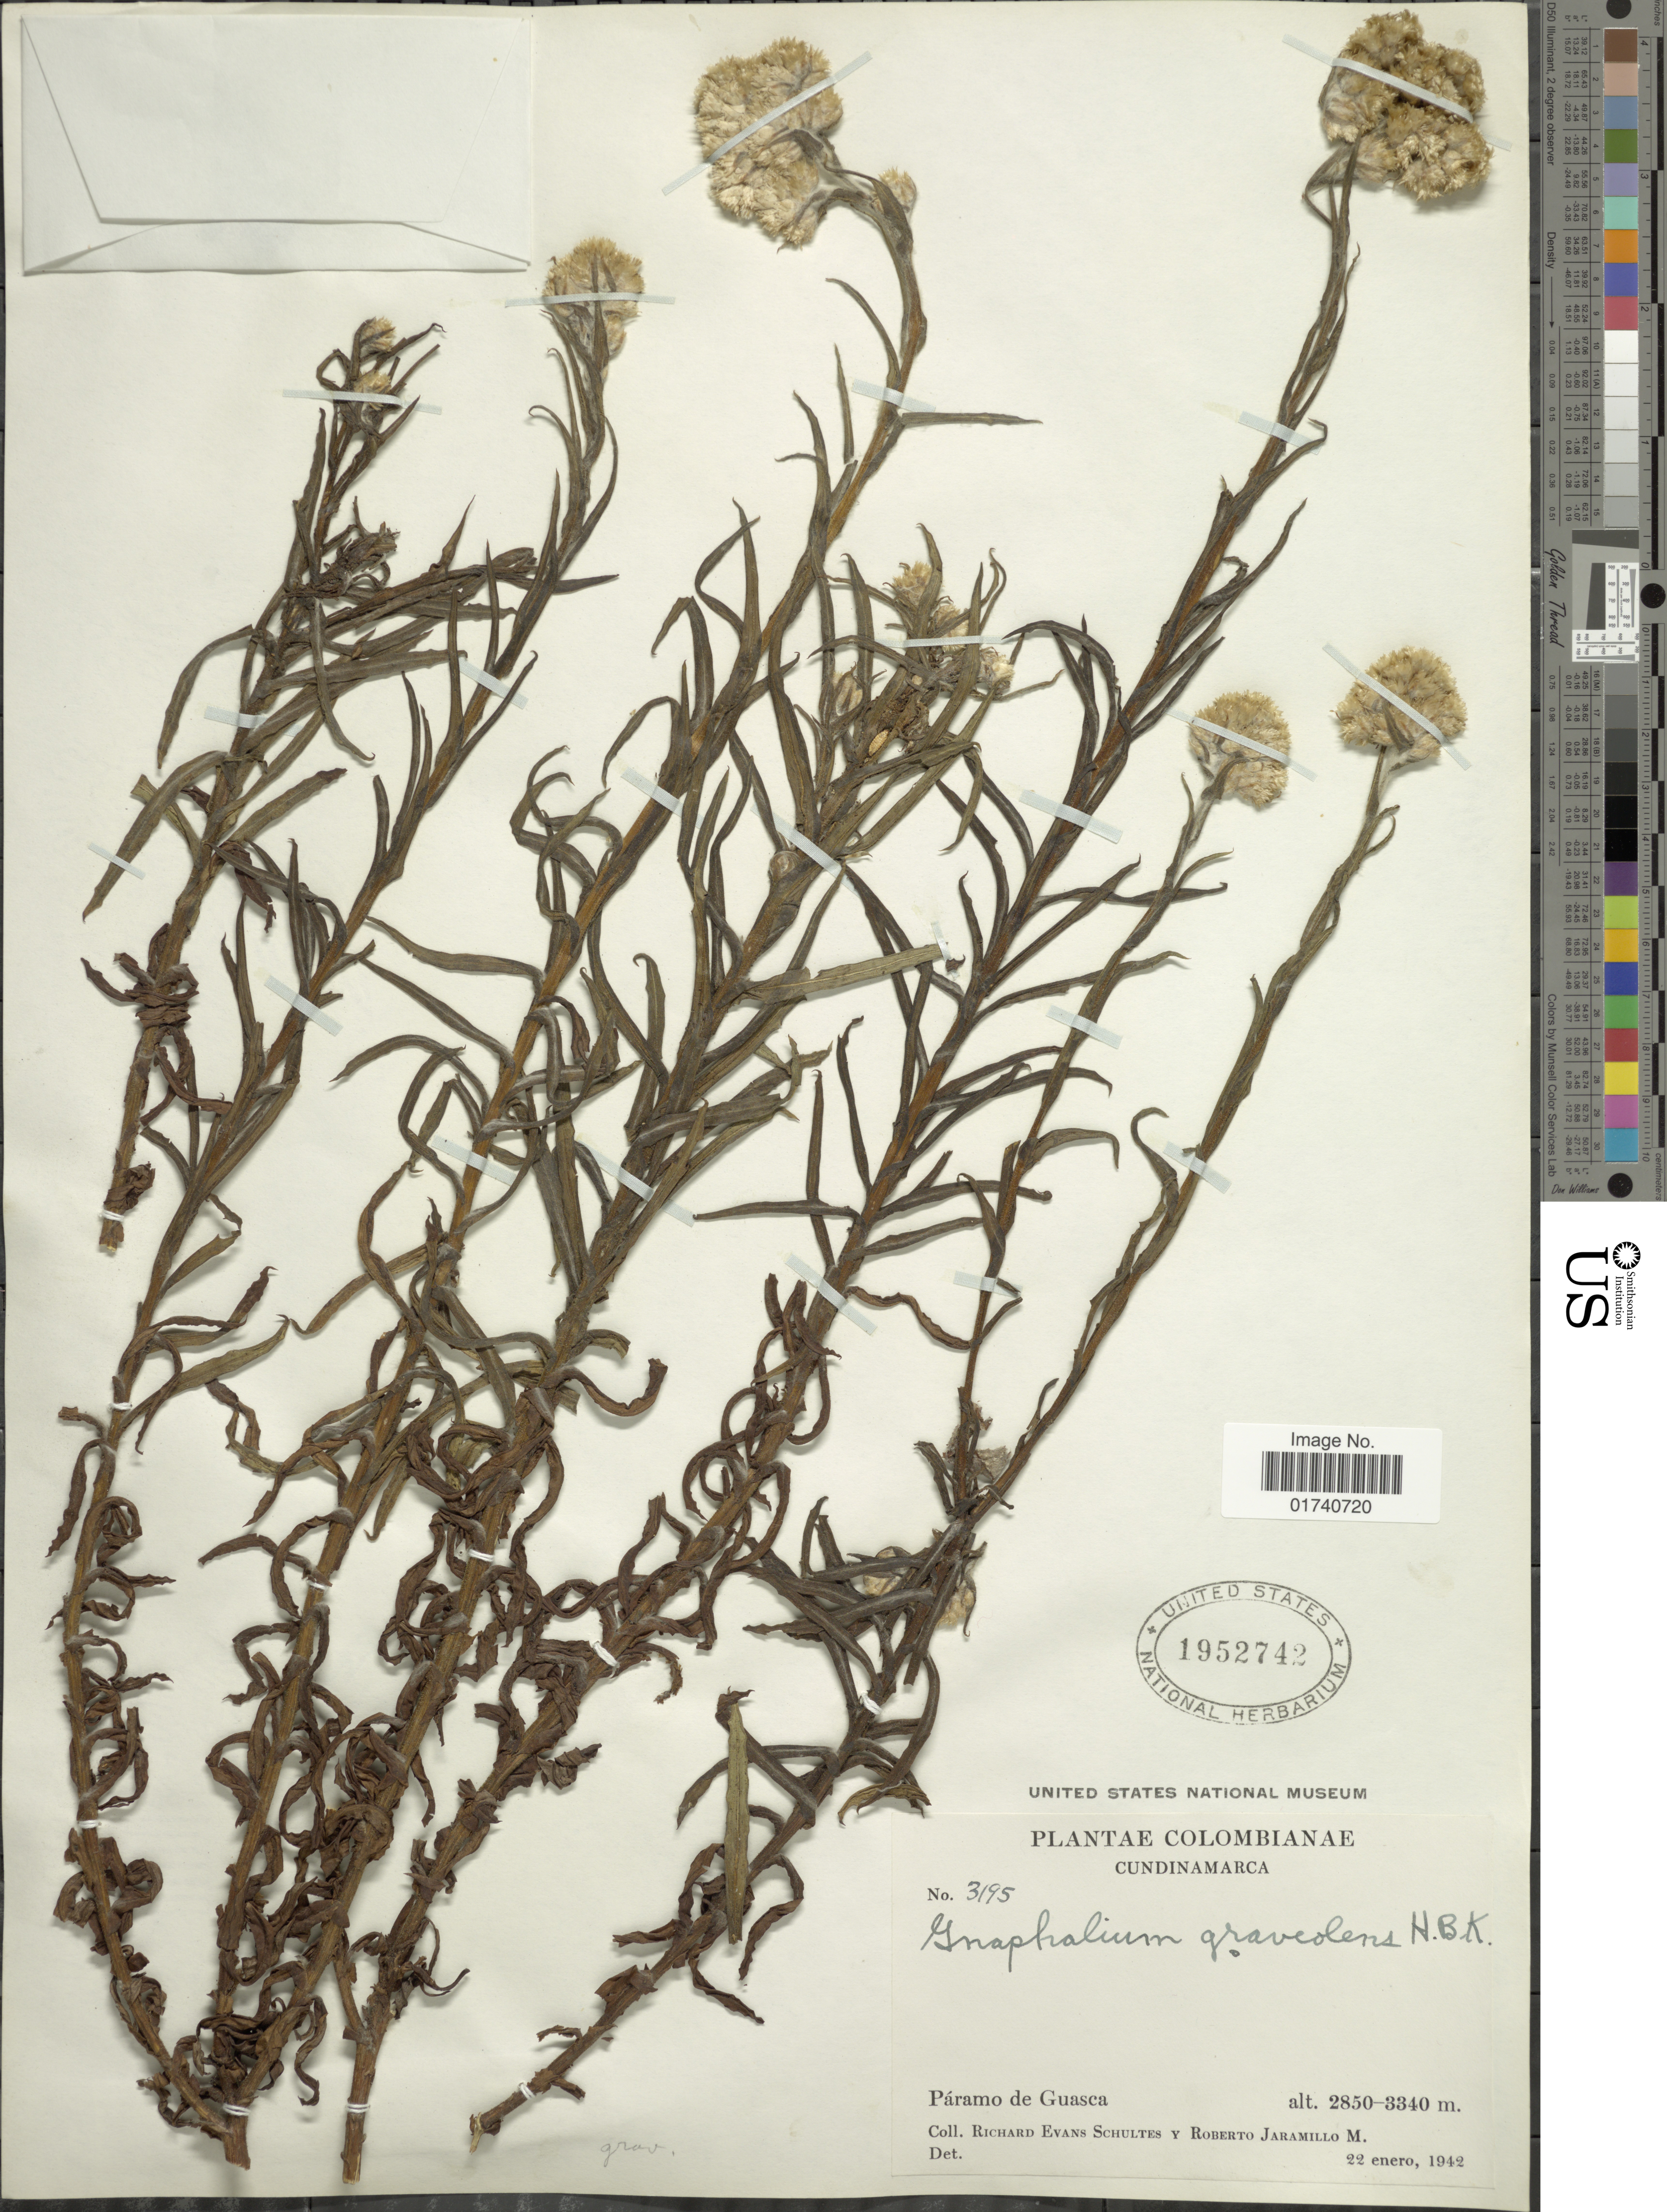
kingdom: Plantae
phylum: Tracheophyta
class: Magnoliopsida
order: Asterales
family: Asteraceae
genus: Pseudognaphalium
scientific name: Pseudognaphalium graveolens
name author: Anderb.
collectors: R. E. Schultes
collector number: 3195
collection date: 1942-01-22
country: Colombia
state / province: Cundinamarca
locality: Paramo de Guasca.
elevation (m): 2850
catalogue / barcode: US 1952742